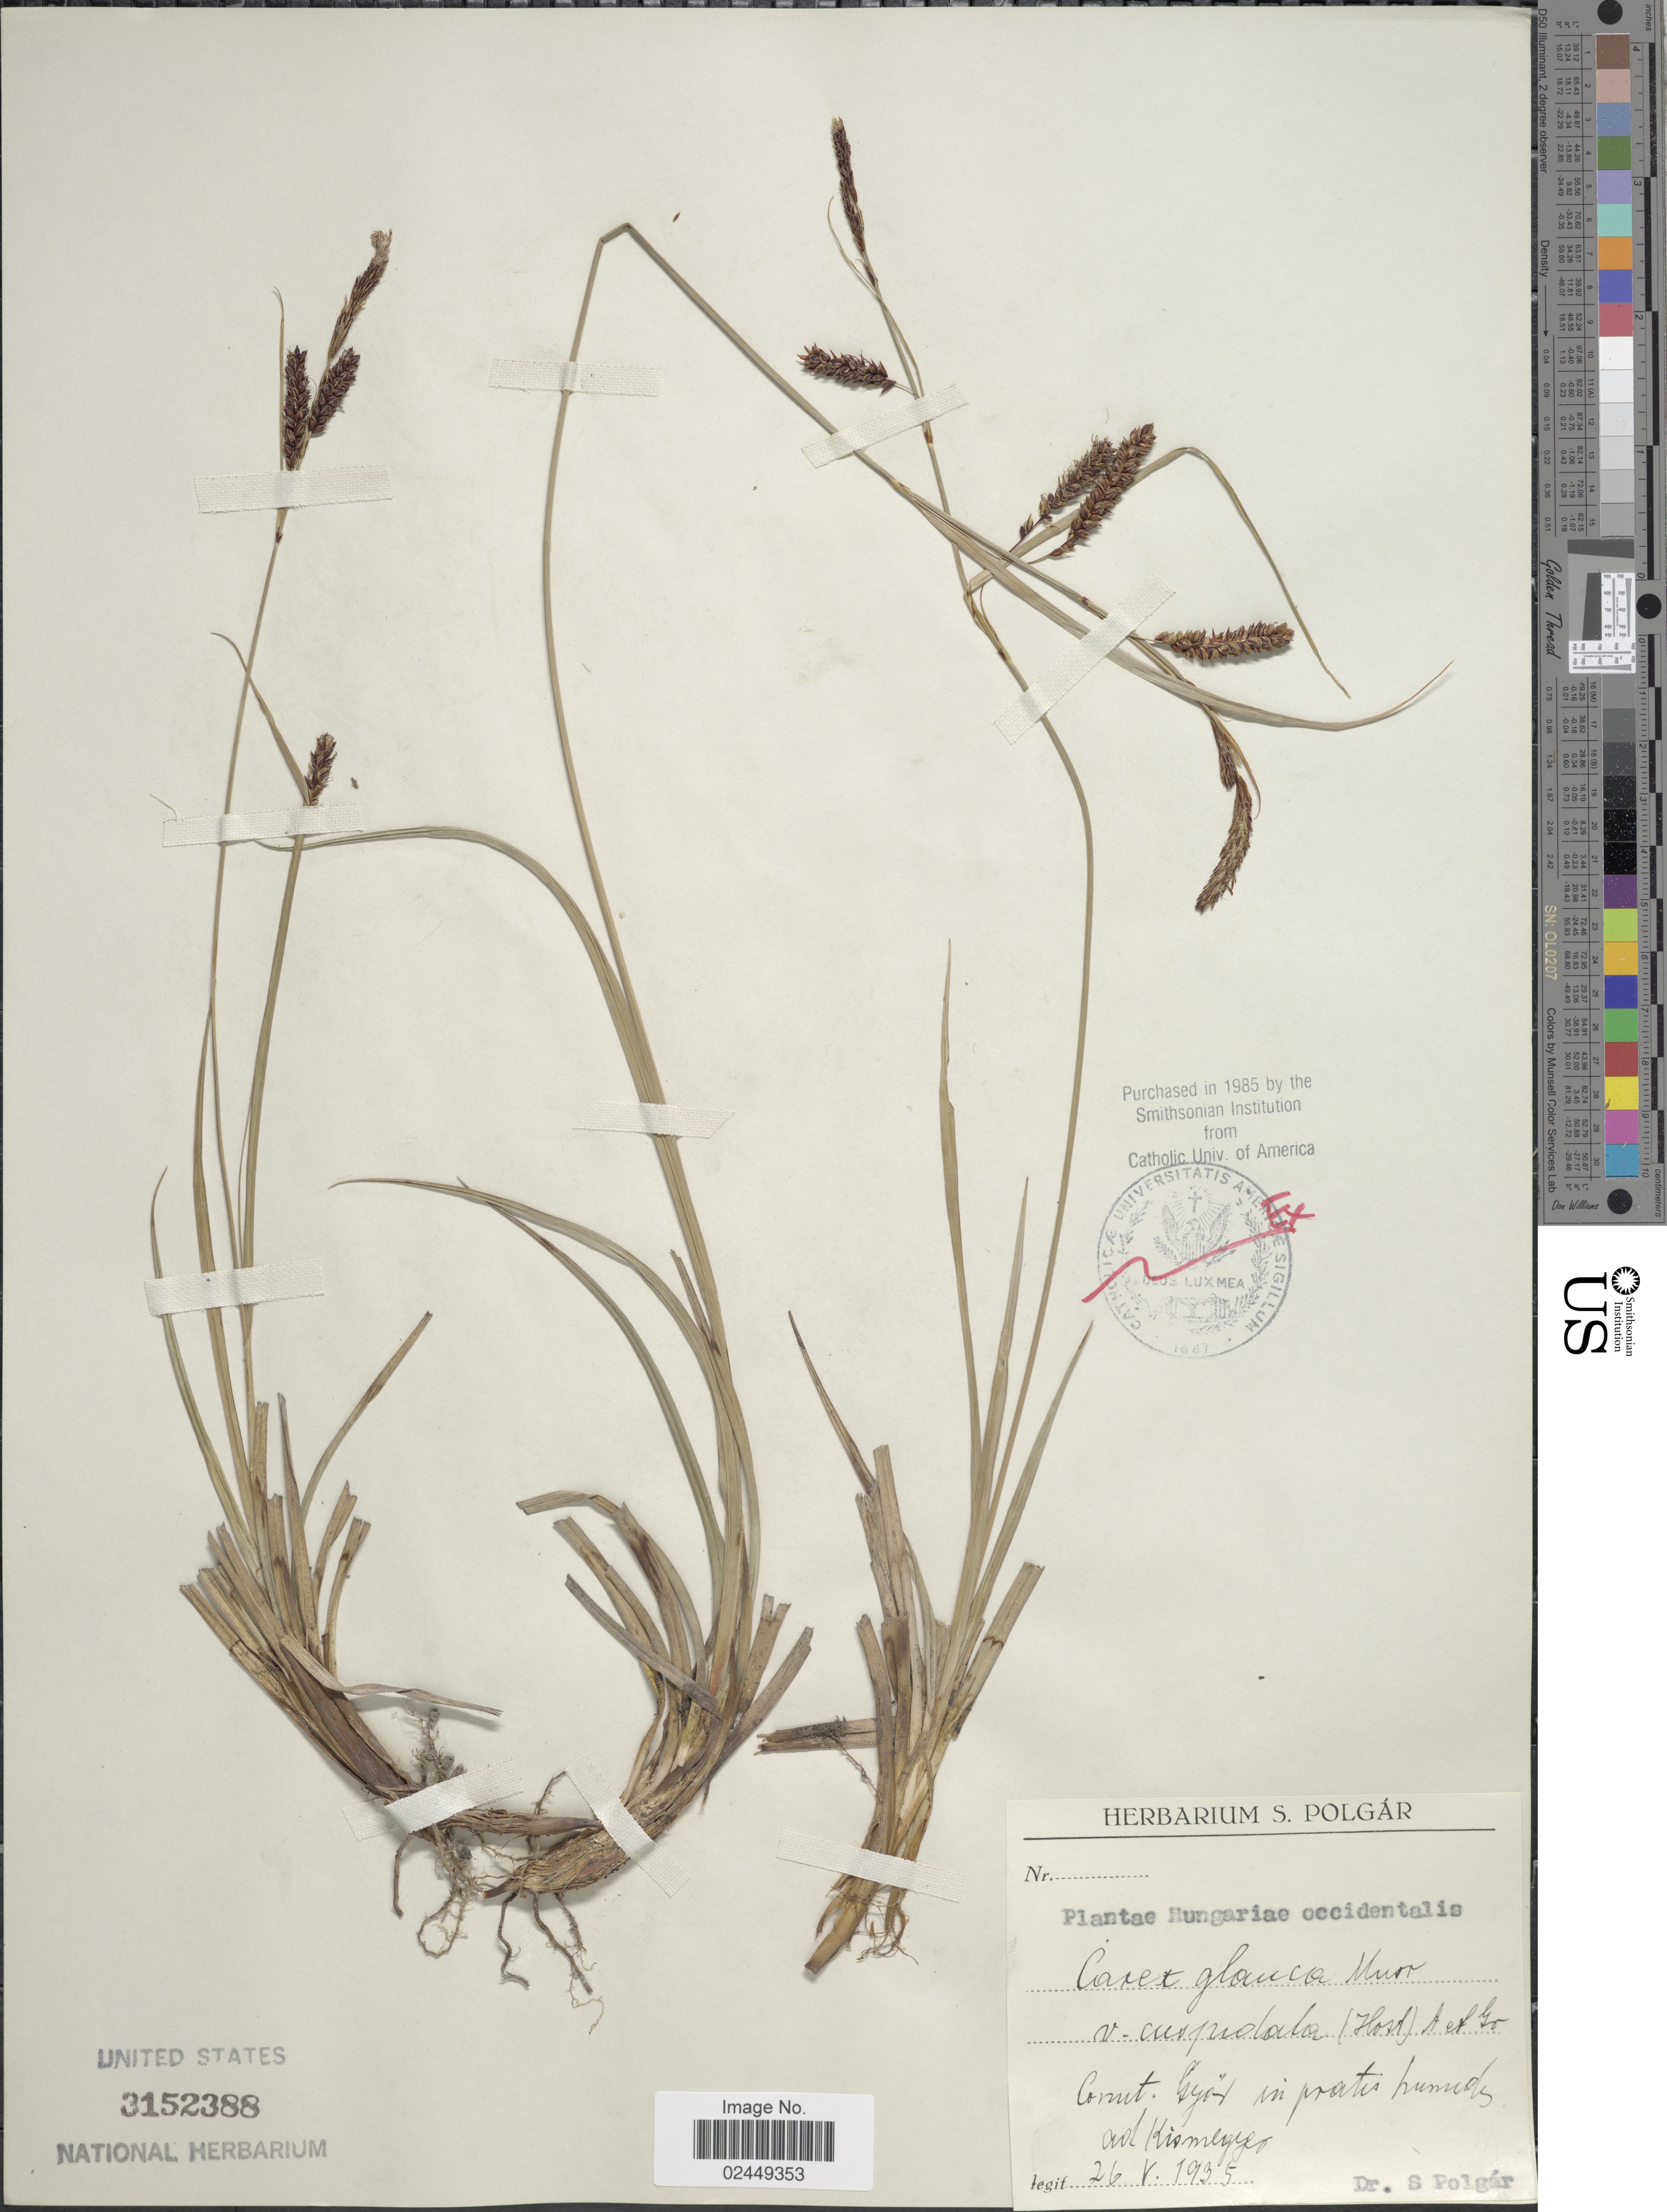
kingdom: Plantae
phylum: Tracheophyta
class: Liliopsida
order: Poales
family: Cyperaceae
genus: Carex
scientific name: Carex flacca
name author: Schreb.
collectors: S. Polgar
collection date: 1935-05-26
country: Hungary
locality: In pratis humide, ad Kismeyer [interpreted]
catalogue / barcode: US 3152388